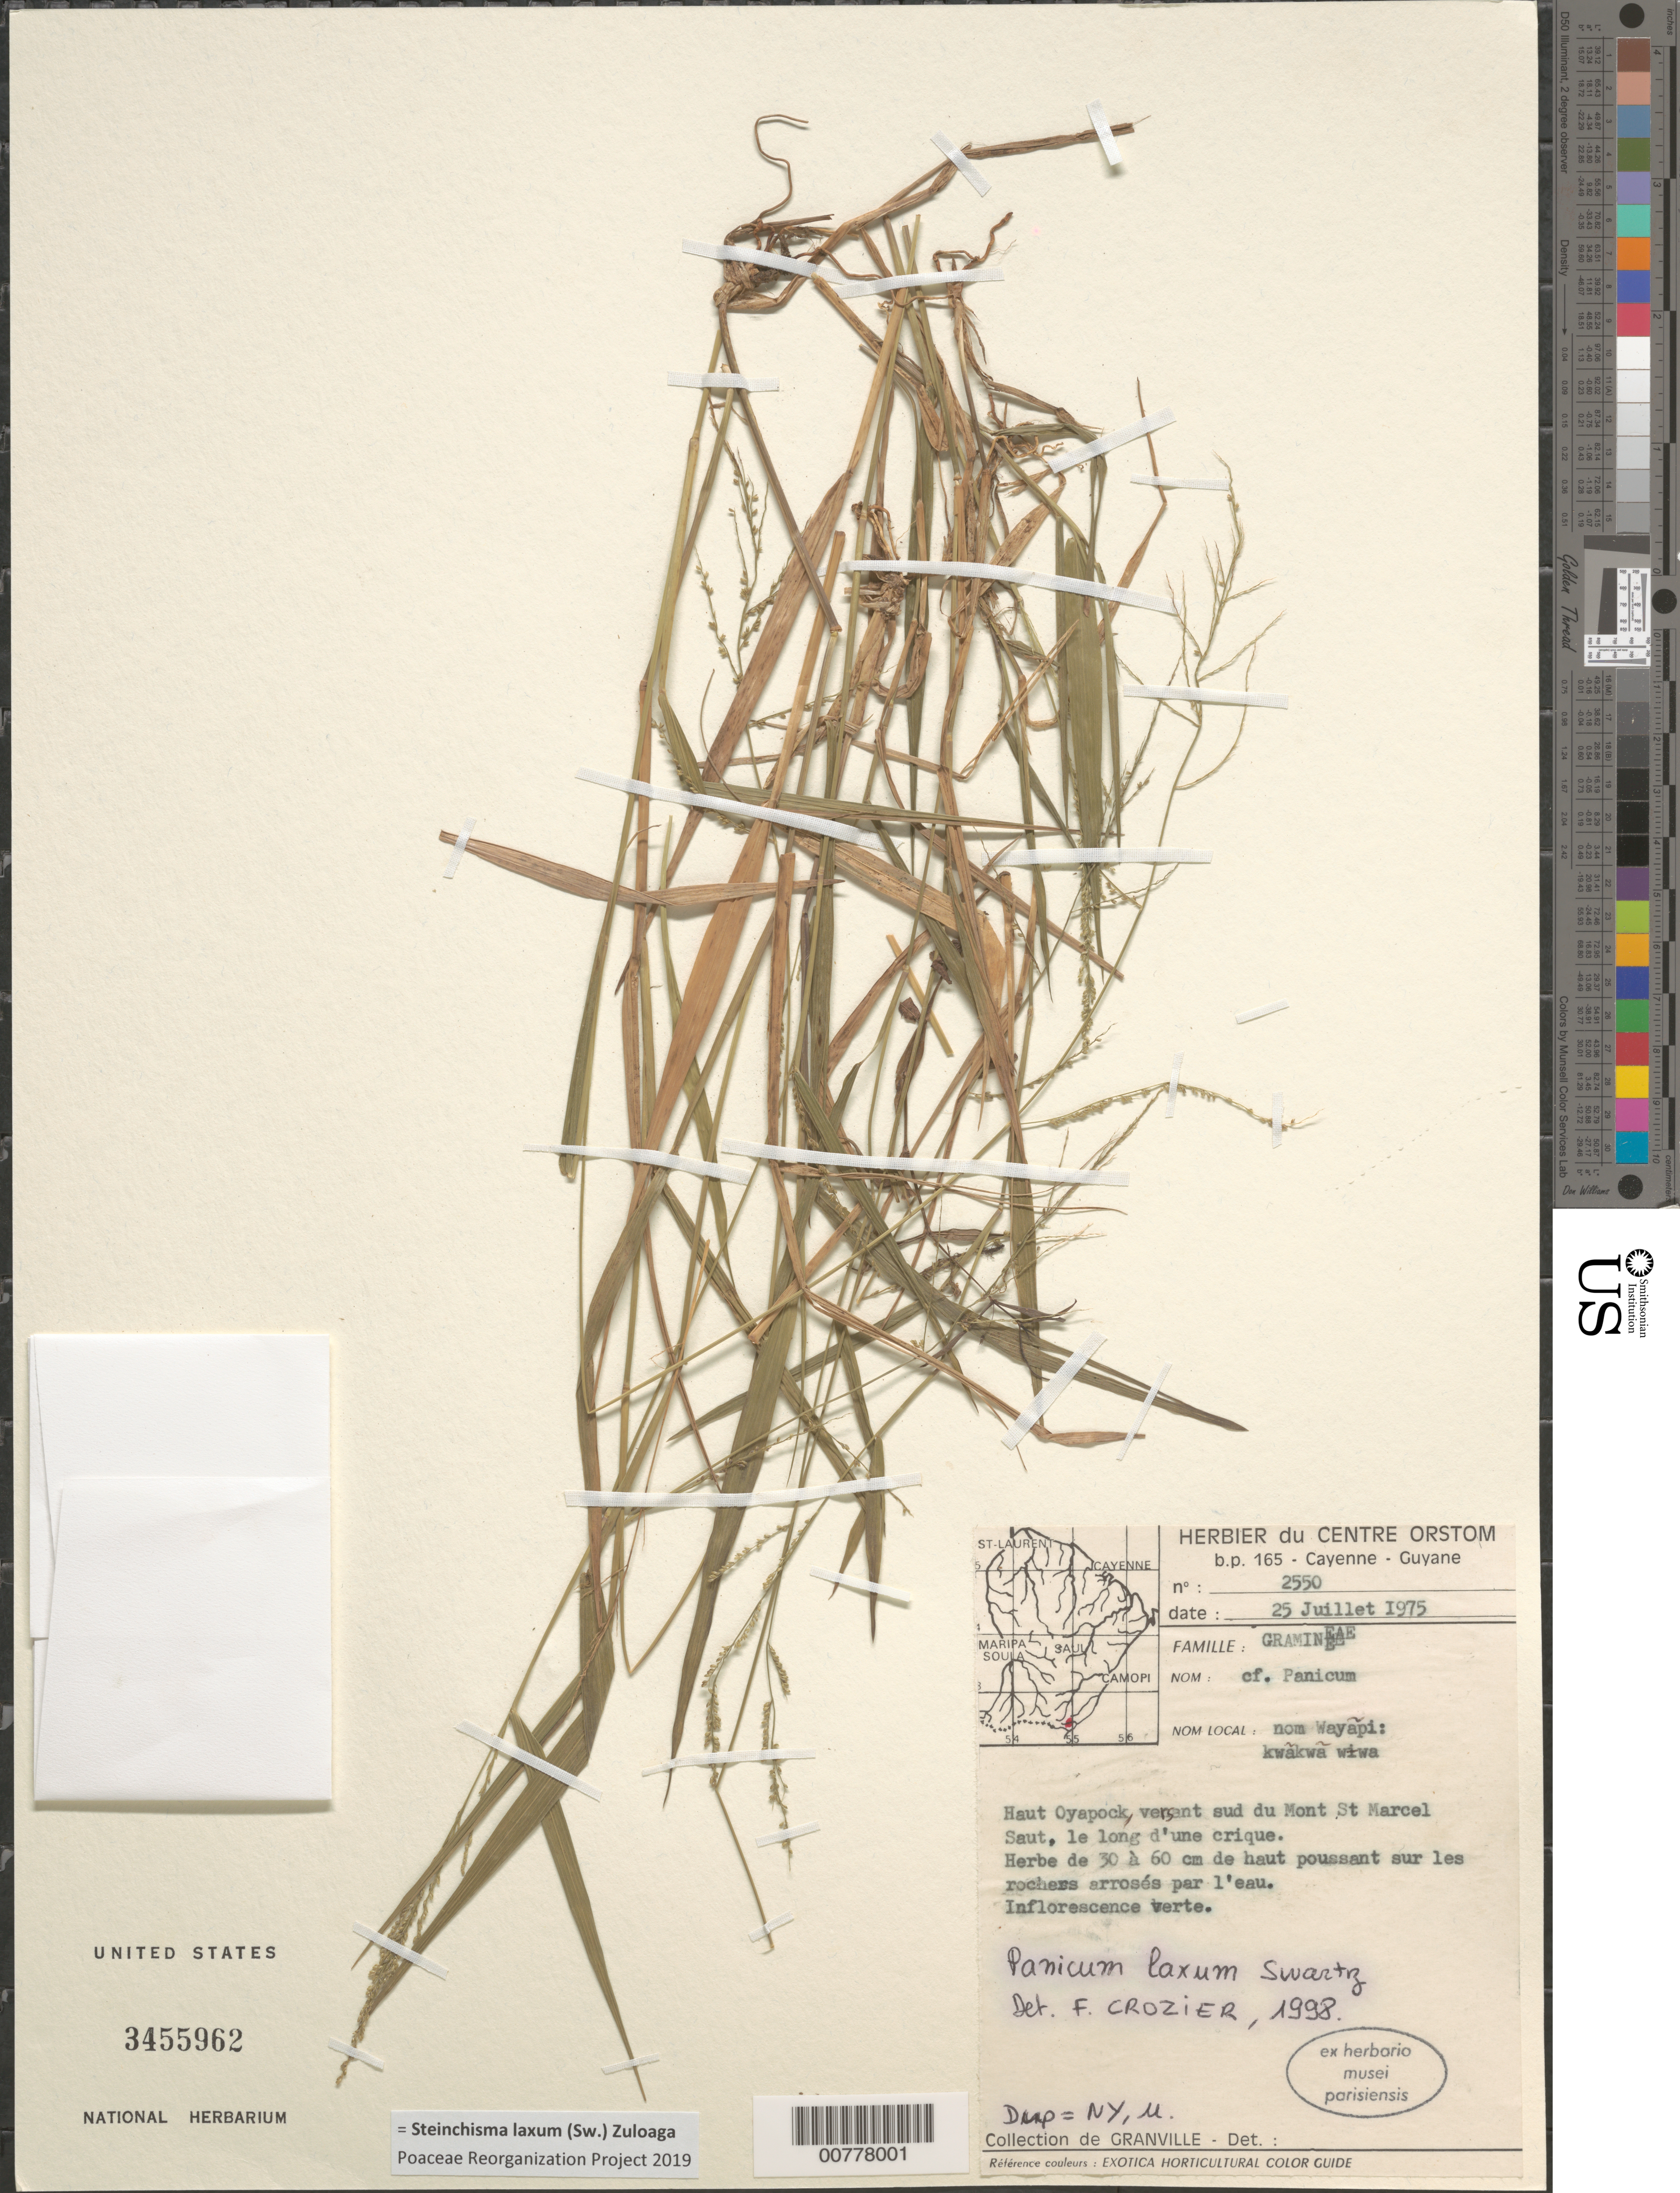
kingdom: Plantae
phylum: Tracheophyta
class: Liliopsida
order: Poales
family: Poaceae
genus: Panicum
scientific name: Panicum laxum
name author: Sw.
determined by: Crozier, F.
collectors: J.-J. de Granville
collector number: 2550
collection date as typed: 25-Jul-75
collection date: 1975-07-25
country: French Guiana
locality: Haut Oyapock, versant S du Mont St. Marcel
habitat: Le long d'une crique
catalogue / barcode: US 3455962